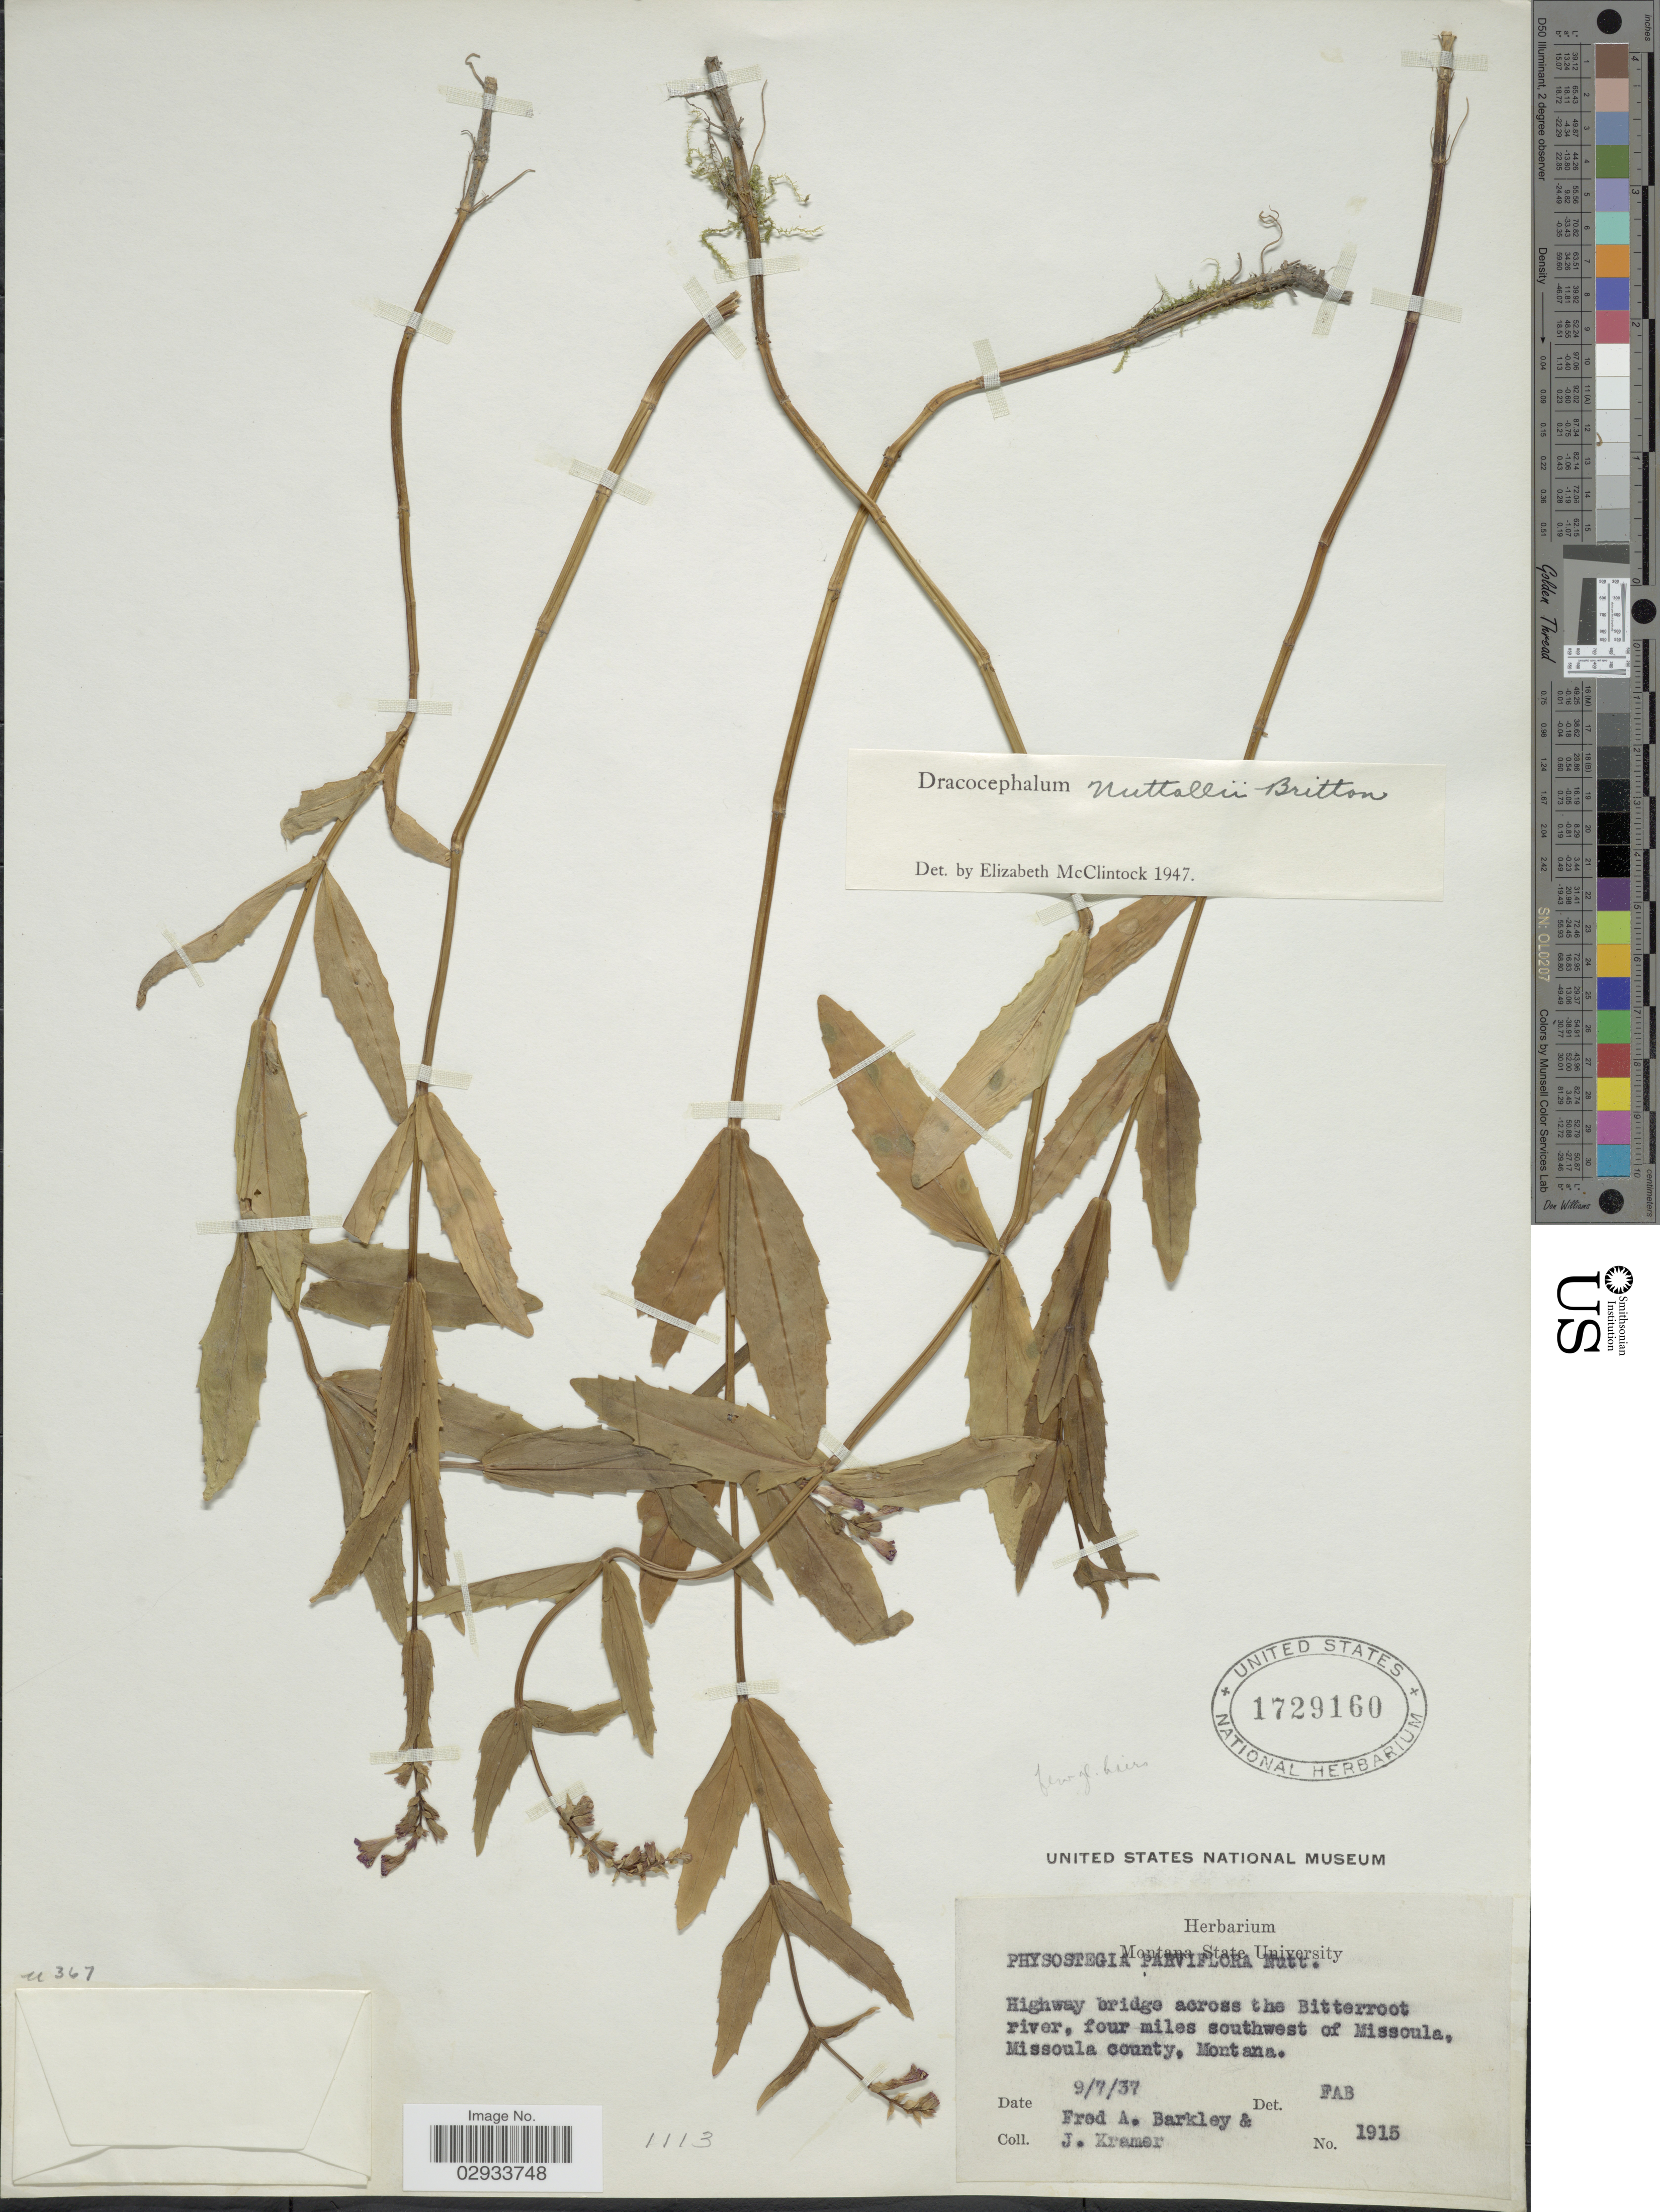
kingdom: Plantae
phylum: Tracheophyta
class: Magnoliopsida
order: Lamiales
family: Lamiaceae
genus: Physostegia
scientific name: Physostegia nuttallii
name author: (Britton) Fassett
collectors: F. A. Barkley & J. Kramer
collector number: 1915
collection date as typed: Transcribed d/m/y: 7/9/37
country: United States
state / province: Montana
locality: Highway bridge across the Bitterroot river, four miles southwest of Missoula, Missoula county, Montana.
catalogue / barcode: US 1729160